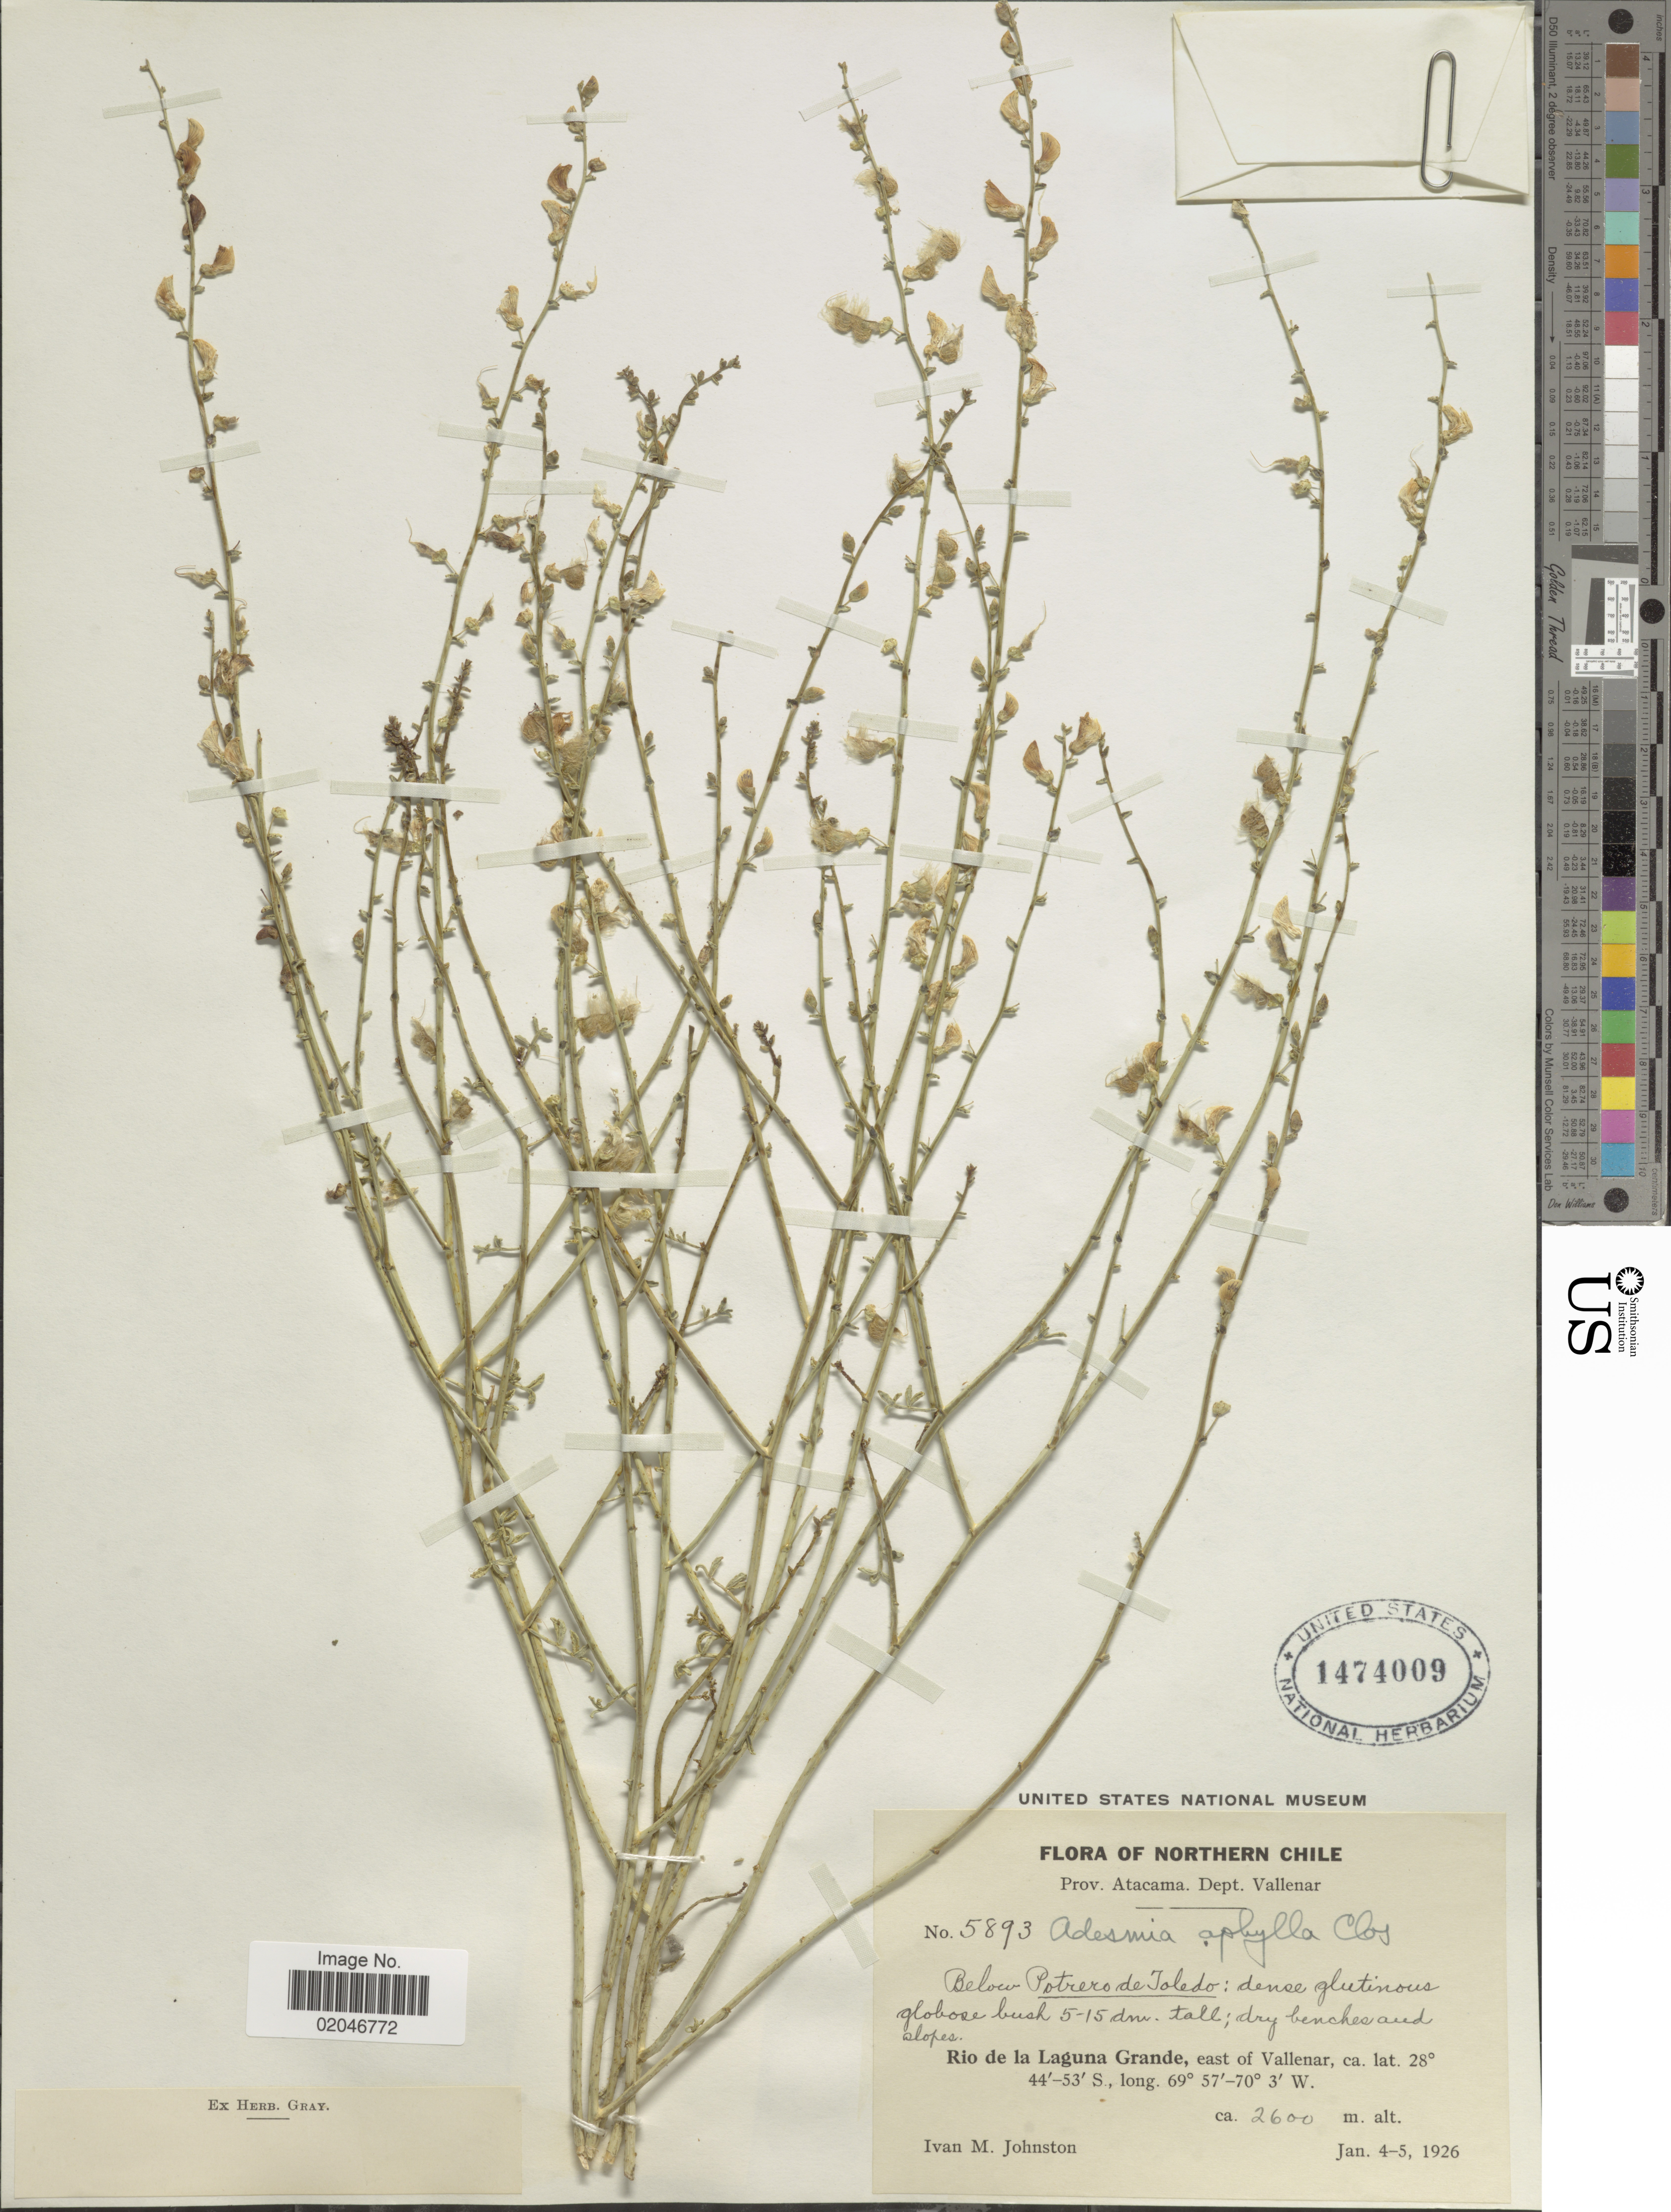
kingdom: Plantae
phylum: Tracheophyta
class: Magnoliopsida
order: Fabales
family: Fabaceae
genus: Adesmia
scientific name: Adesmia aphylla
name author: Clos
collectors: I.M. Johnston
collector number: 5893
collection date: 1926-01-04/1926-01-05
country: Chile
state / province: Atacama (III)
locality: Dept. Vallenar, Rio de Laguna Grande, east of Vallenar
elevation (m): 2600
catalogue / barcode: US 1474009